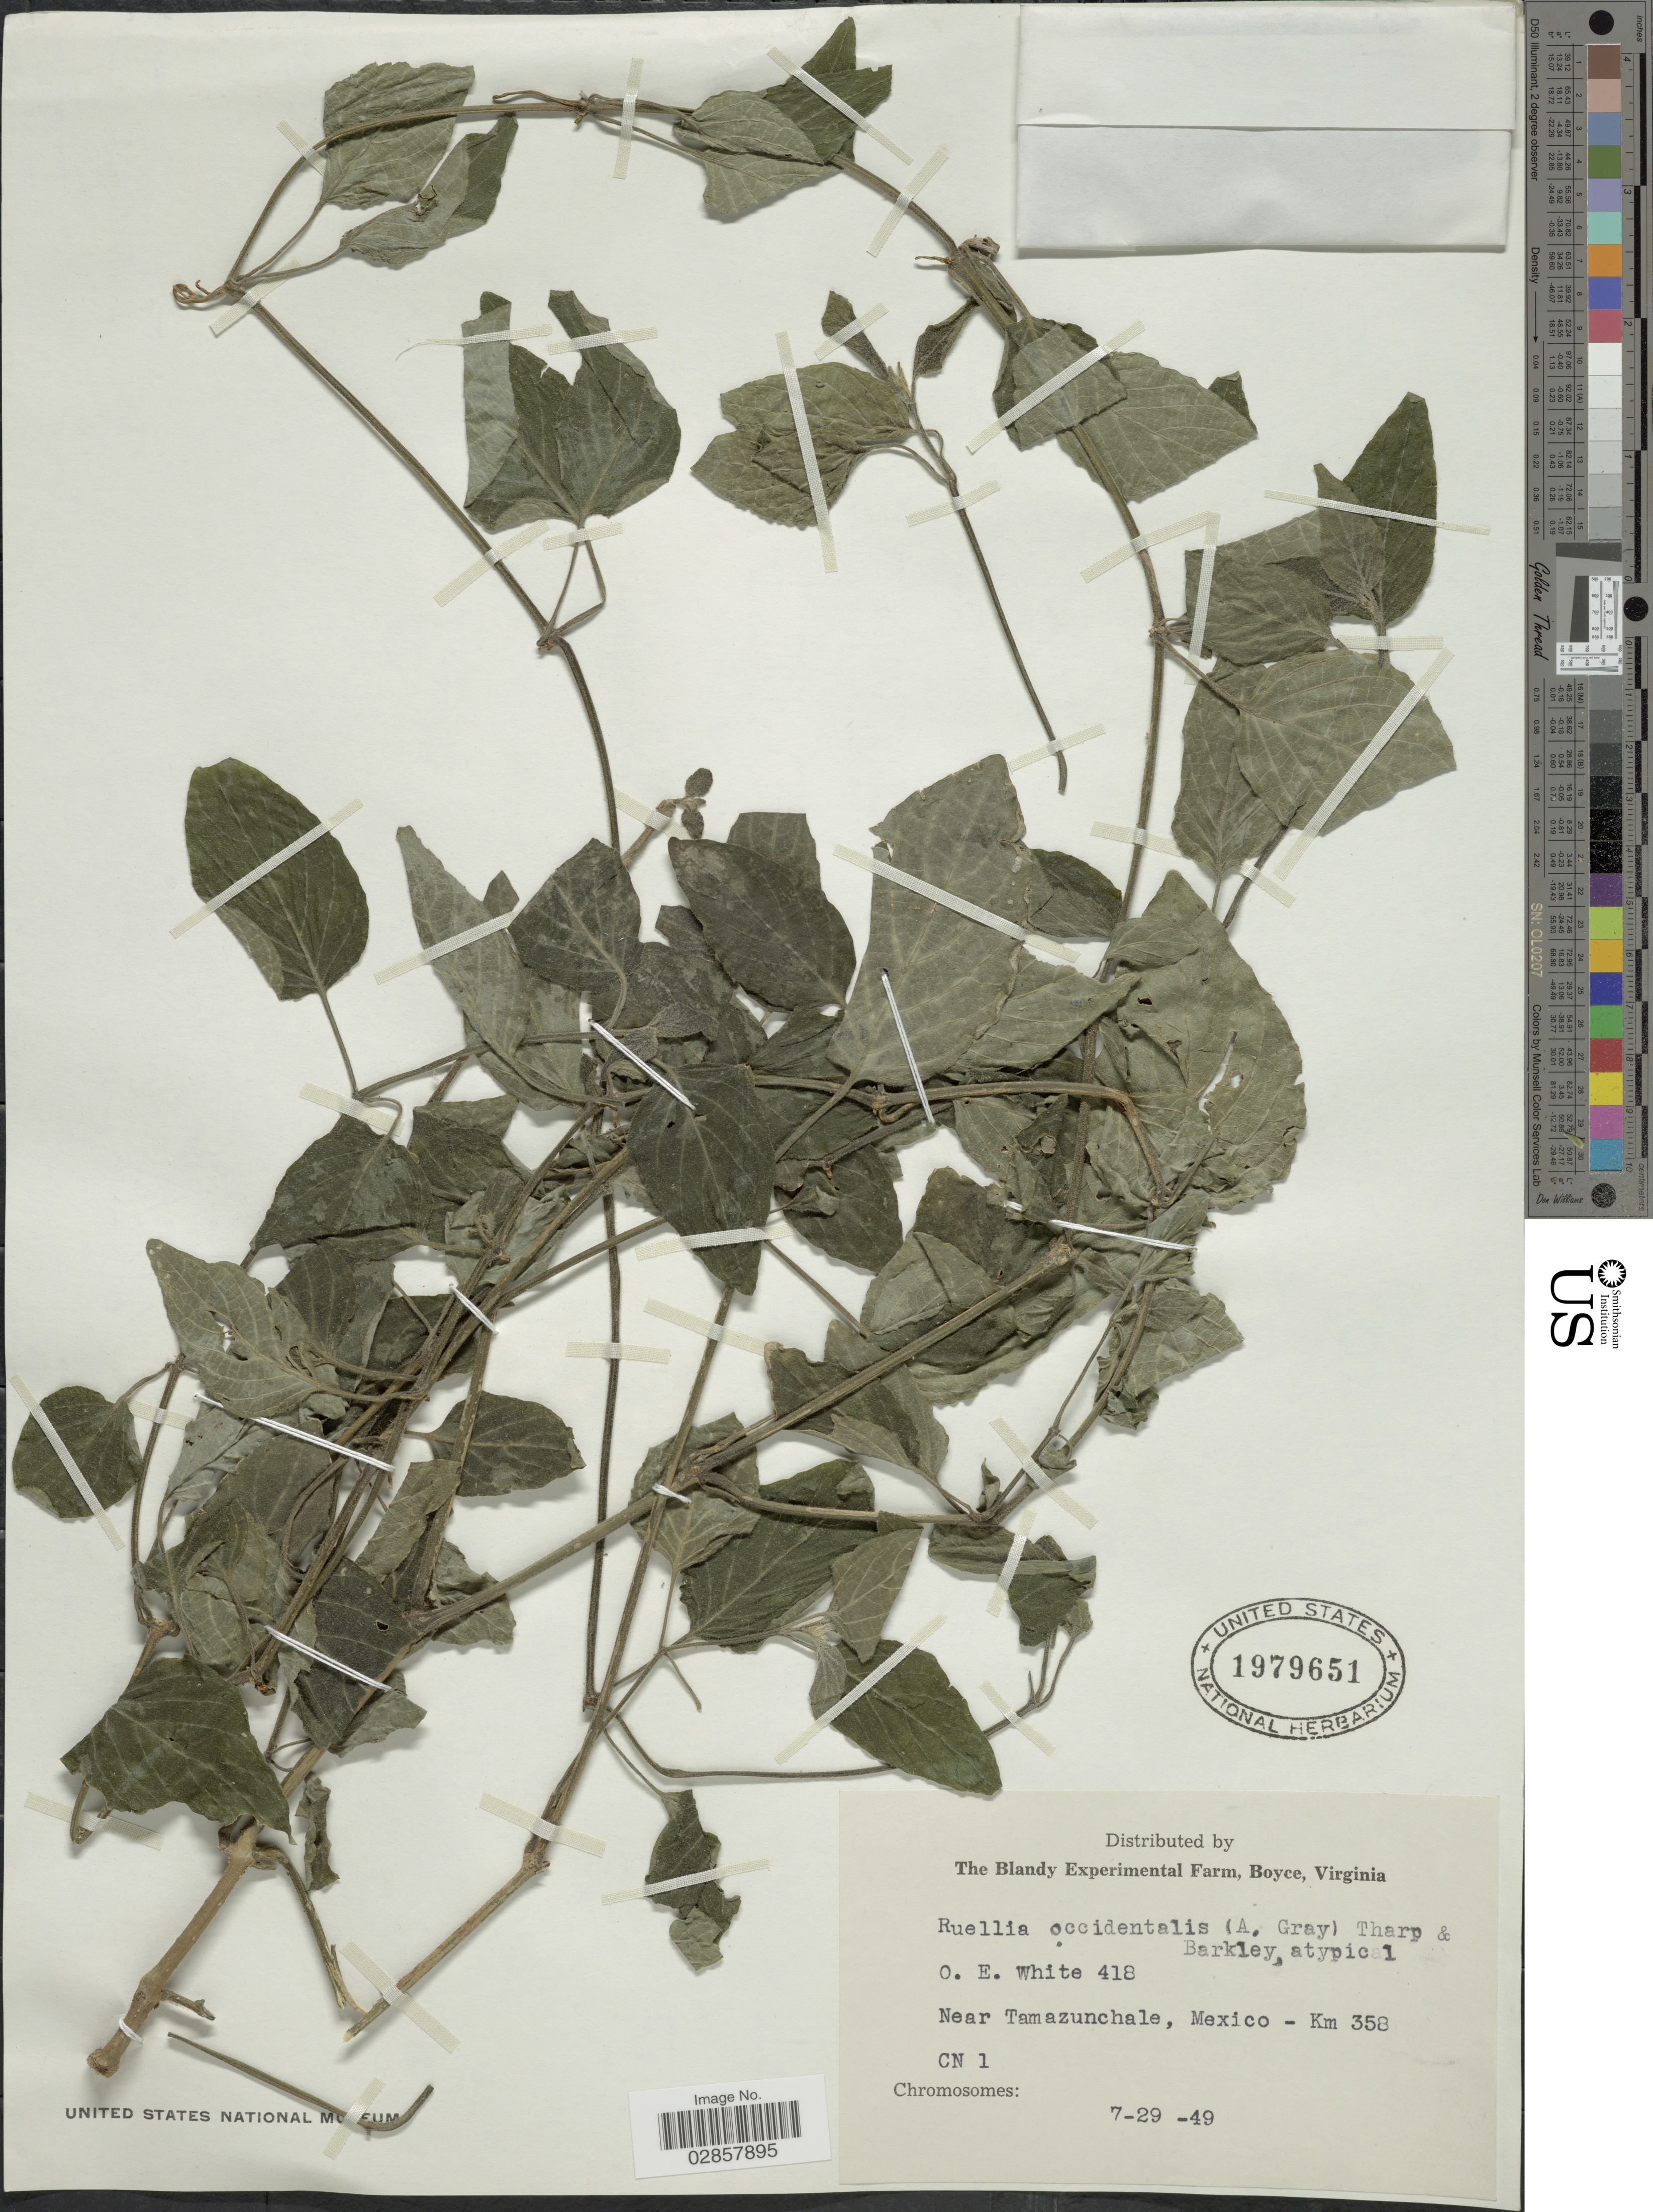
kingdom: Plantae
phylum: Tracheophyta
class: Magnoliopsida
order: Lamiales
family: Acanthaceae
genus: Ruellia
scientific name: Ruellia occidentalis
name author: (A. Gray) Tharp & F.A. Barkley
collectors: O. E. White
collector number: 418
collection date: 1949-07-29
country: Mexico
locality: Near Tamazunchale, - Km 358 CN 1.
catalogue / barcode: US 1979651